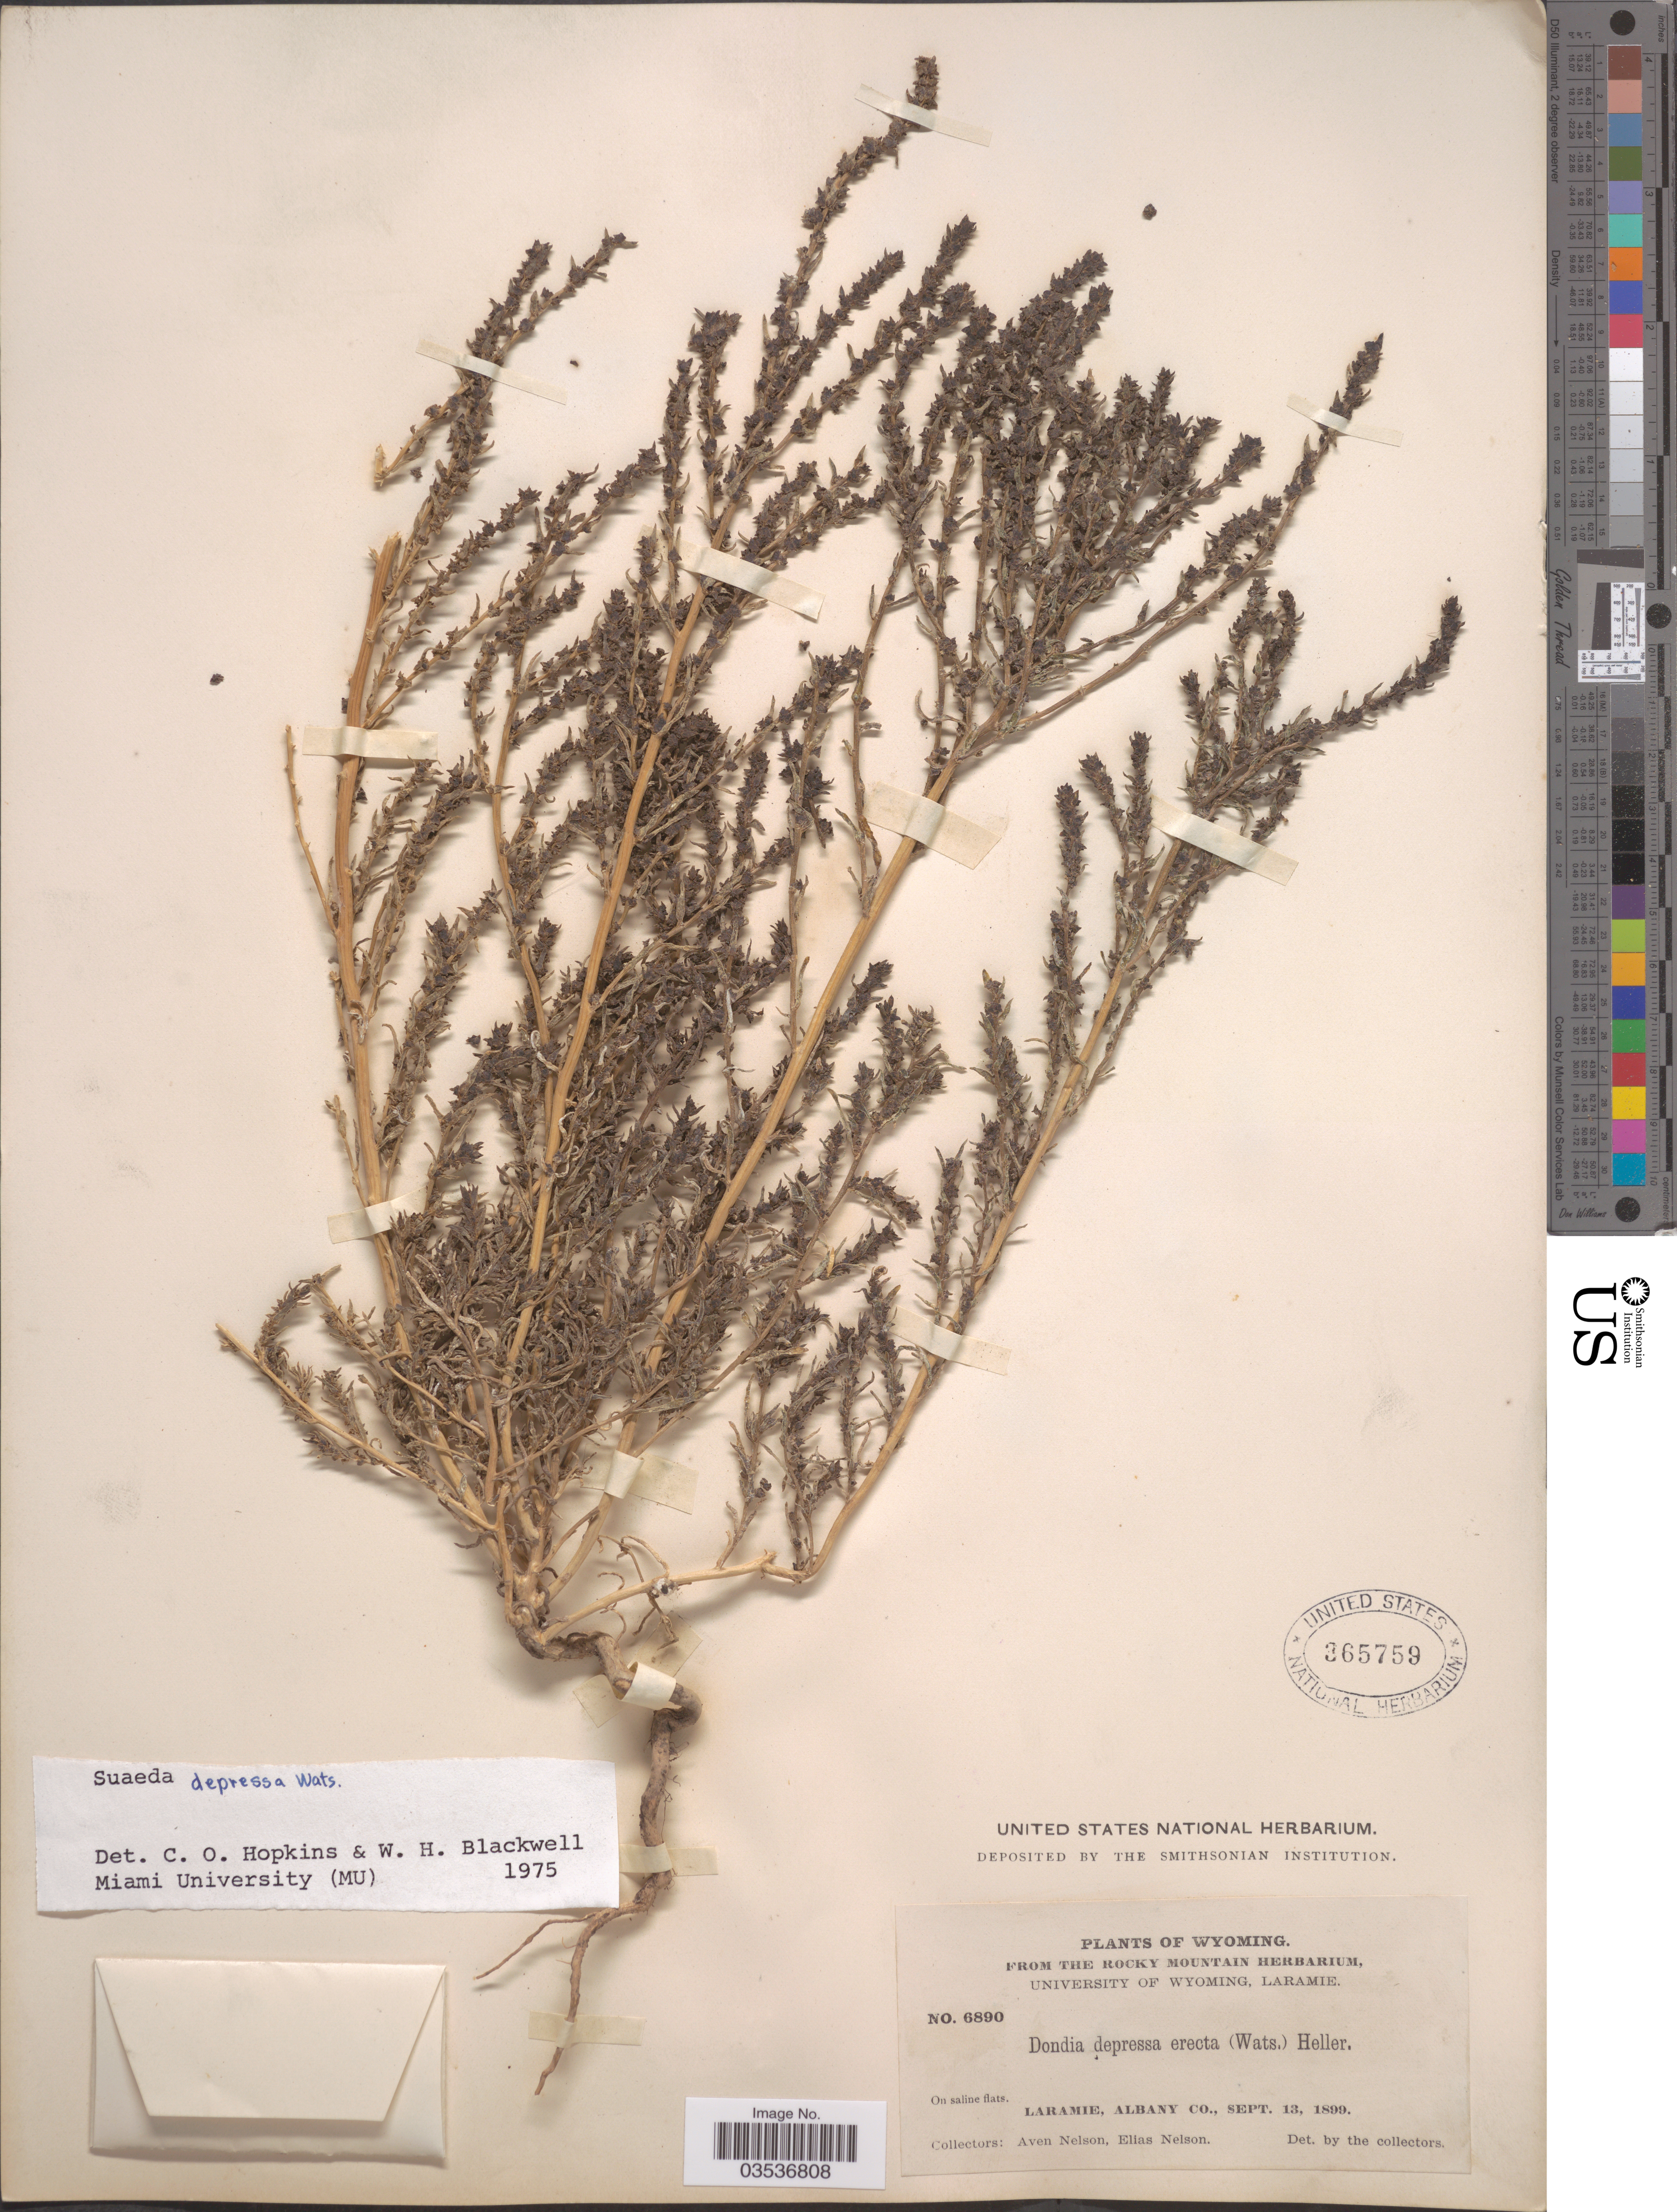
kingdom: Plantae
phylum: Tracheophyta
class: Magnoliopsida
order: Caryophyllales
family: Amaranthaceae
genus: Suaeda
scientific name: Suaeda depressa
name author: (Pursh) S. Watson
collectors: A. Nelson & E. Nelson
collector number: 6890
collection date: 1899-09-13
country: United States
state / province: Wyoming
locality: Laramie, Albany Co.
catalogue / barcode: US 365759